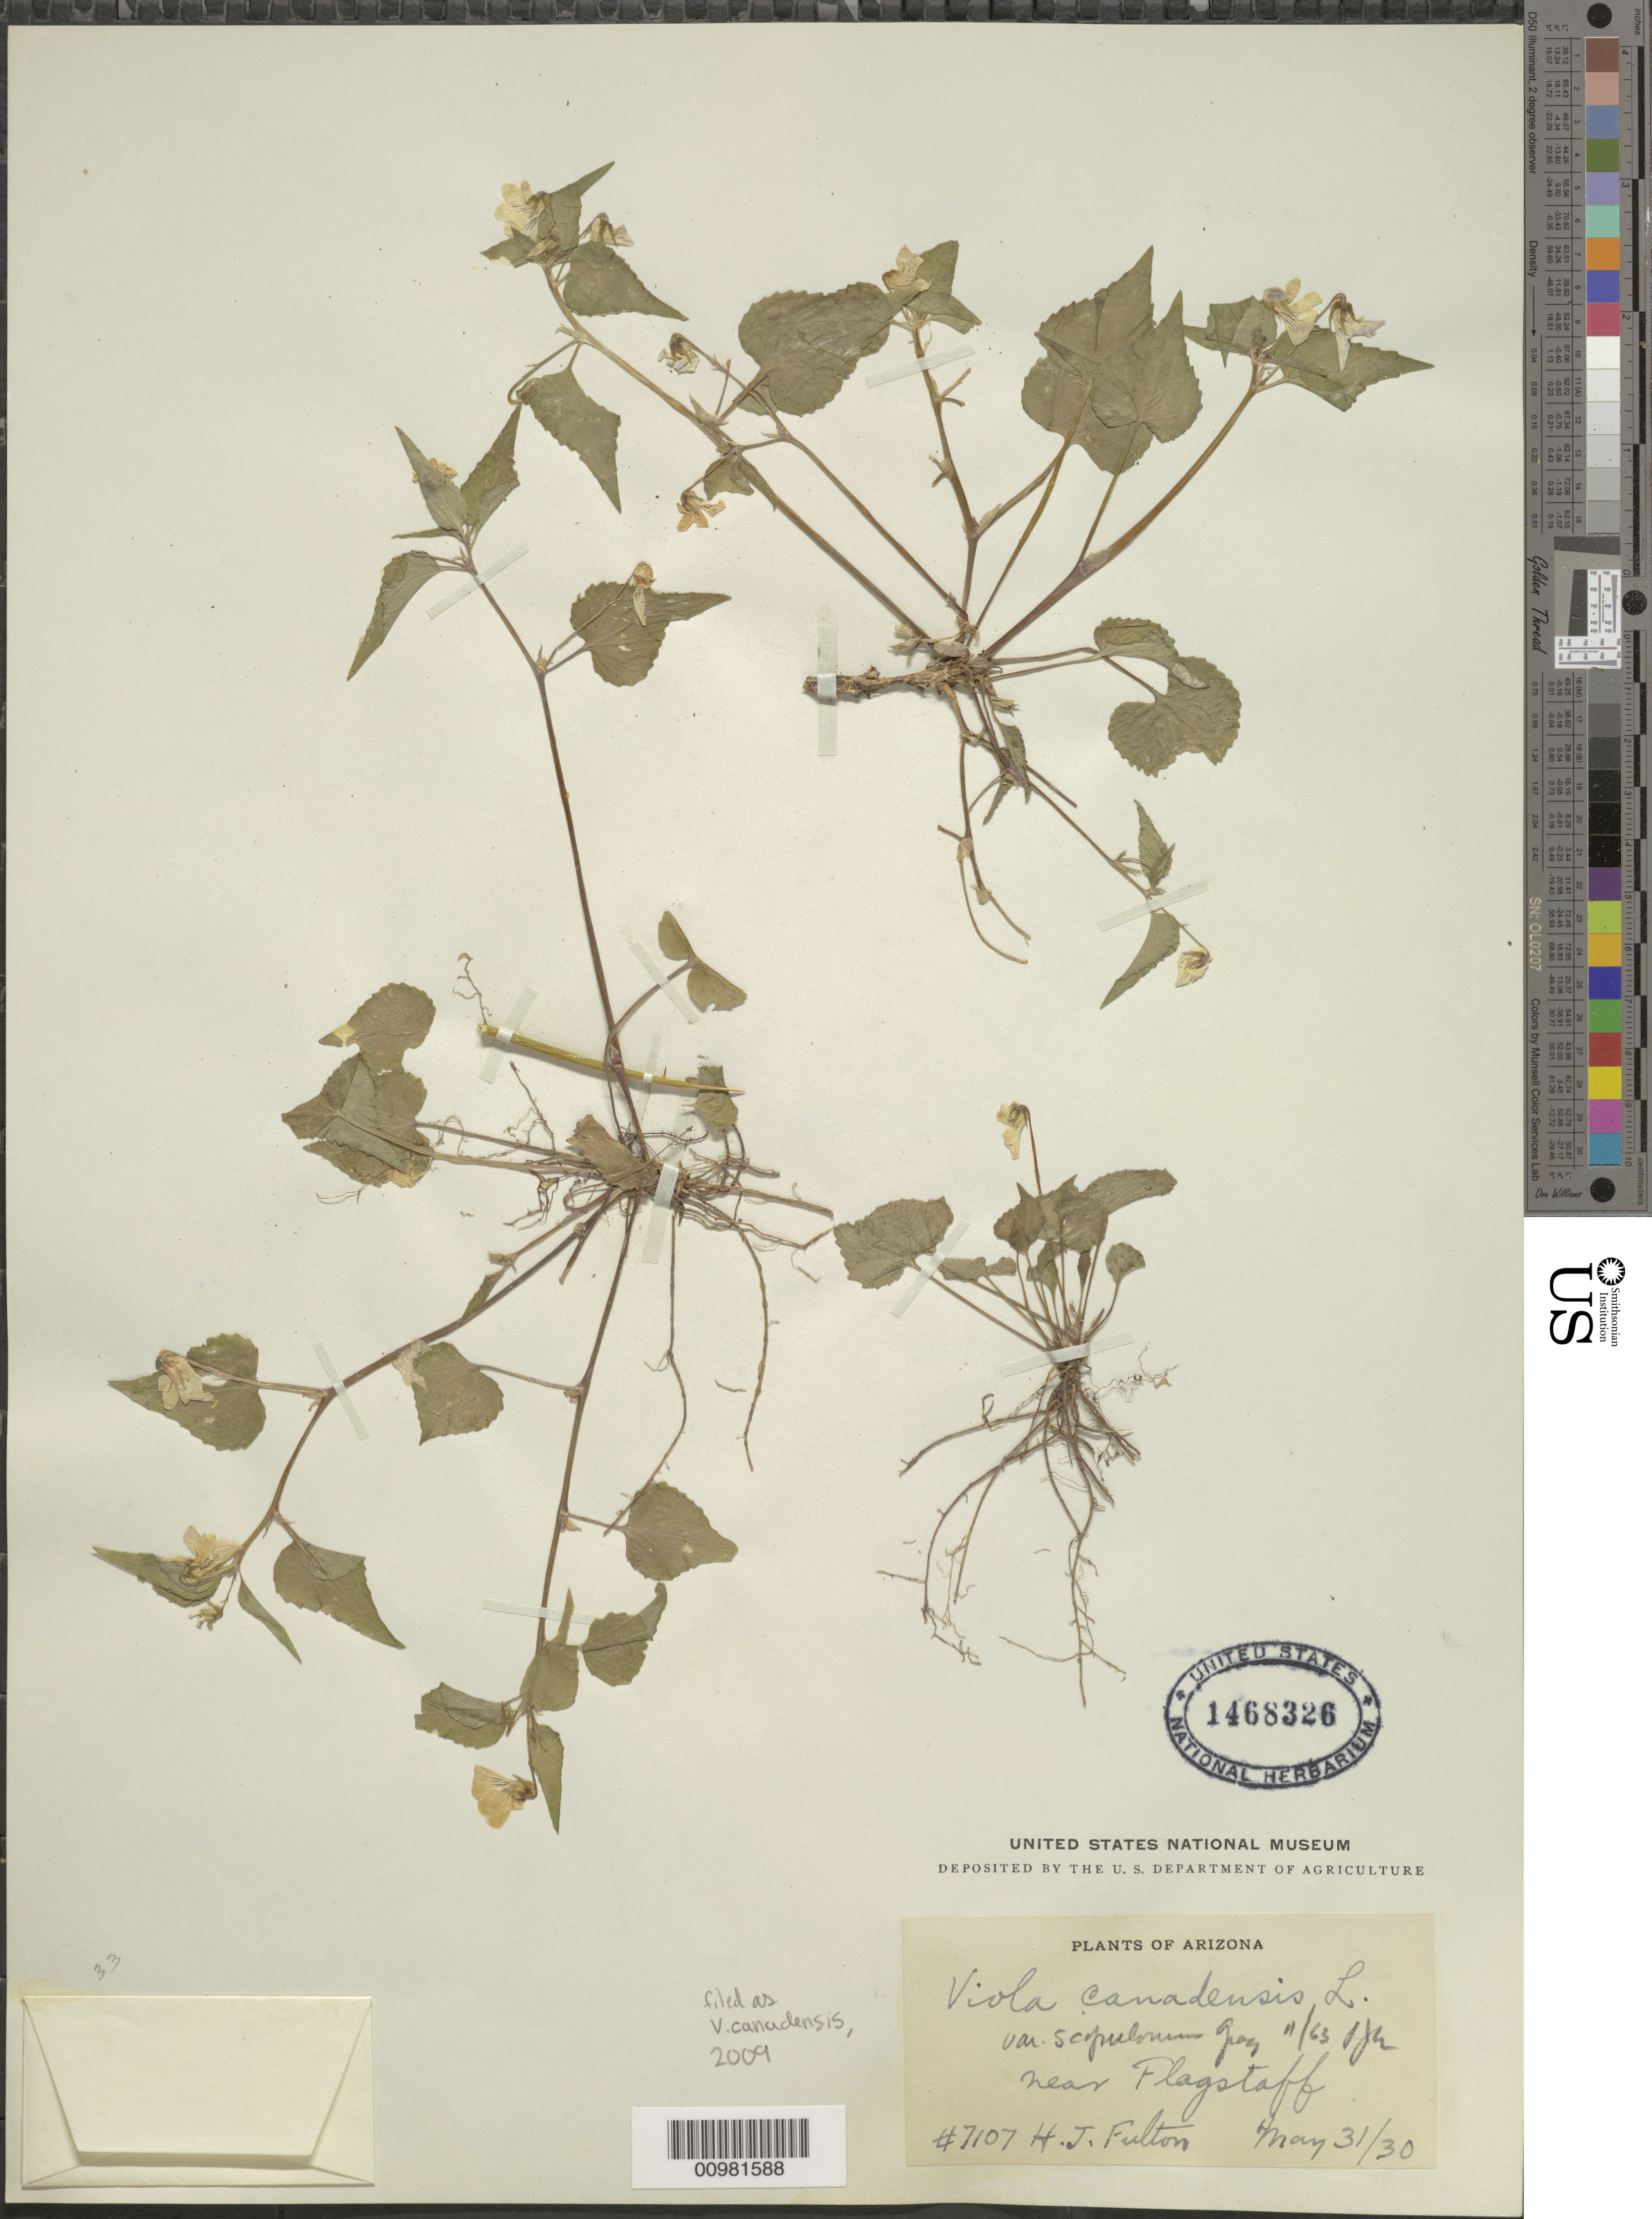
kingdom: Plantae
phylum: Tracheophyta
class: Magnoliopsida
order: Malpighiales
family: Violaceae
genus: Viola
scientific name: Viola canadensis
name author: L.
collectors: H. Fulton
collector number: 7107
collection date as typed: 31 May 1930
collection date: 1930-05-31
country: United States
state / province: Arizona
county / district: Coconino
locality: Near Flagstaff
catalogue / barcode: US 1468326